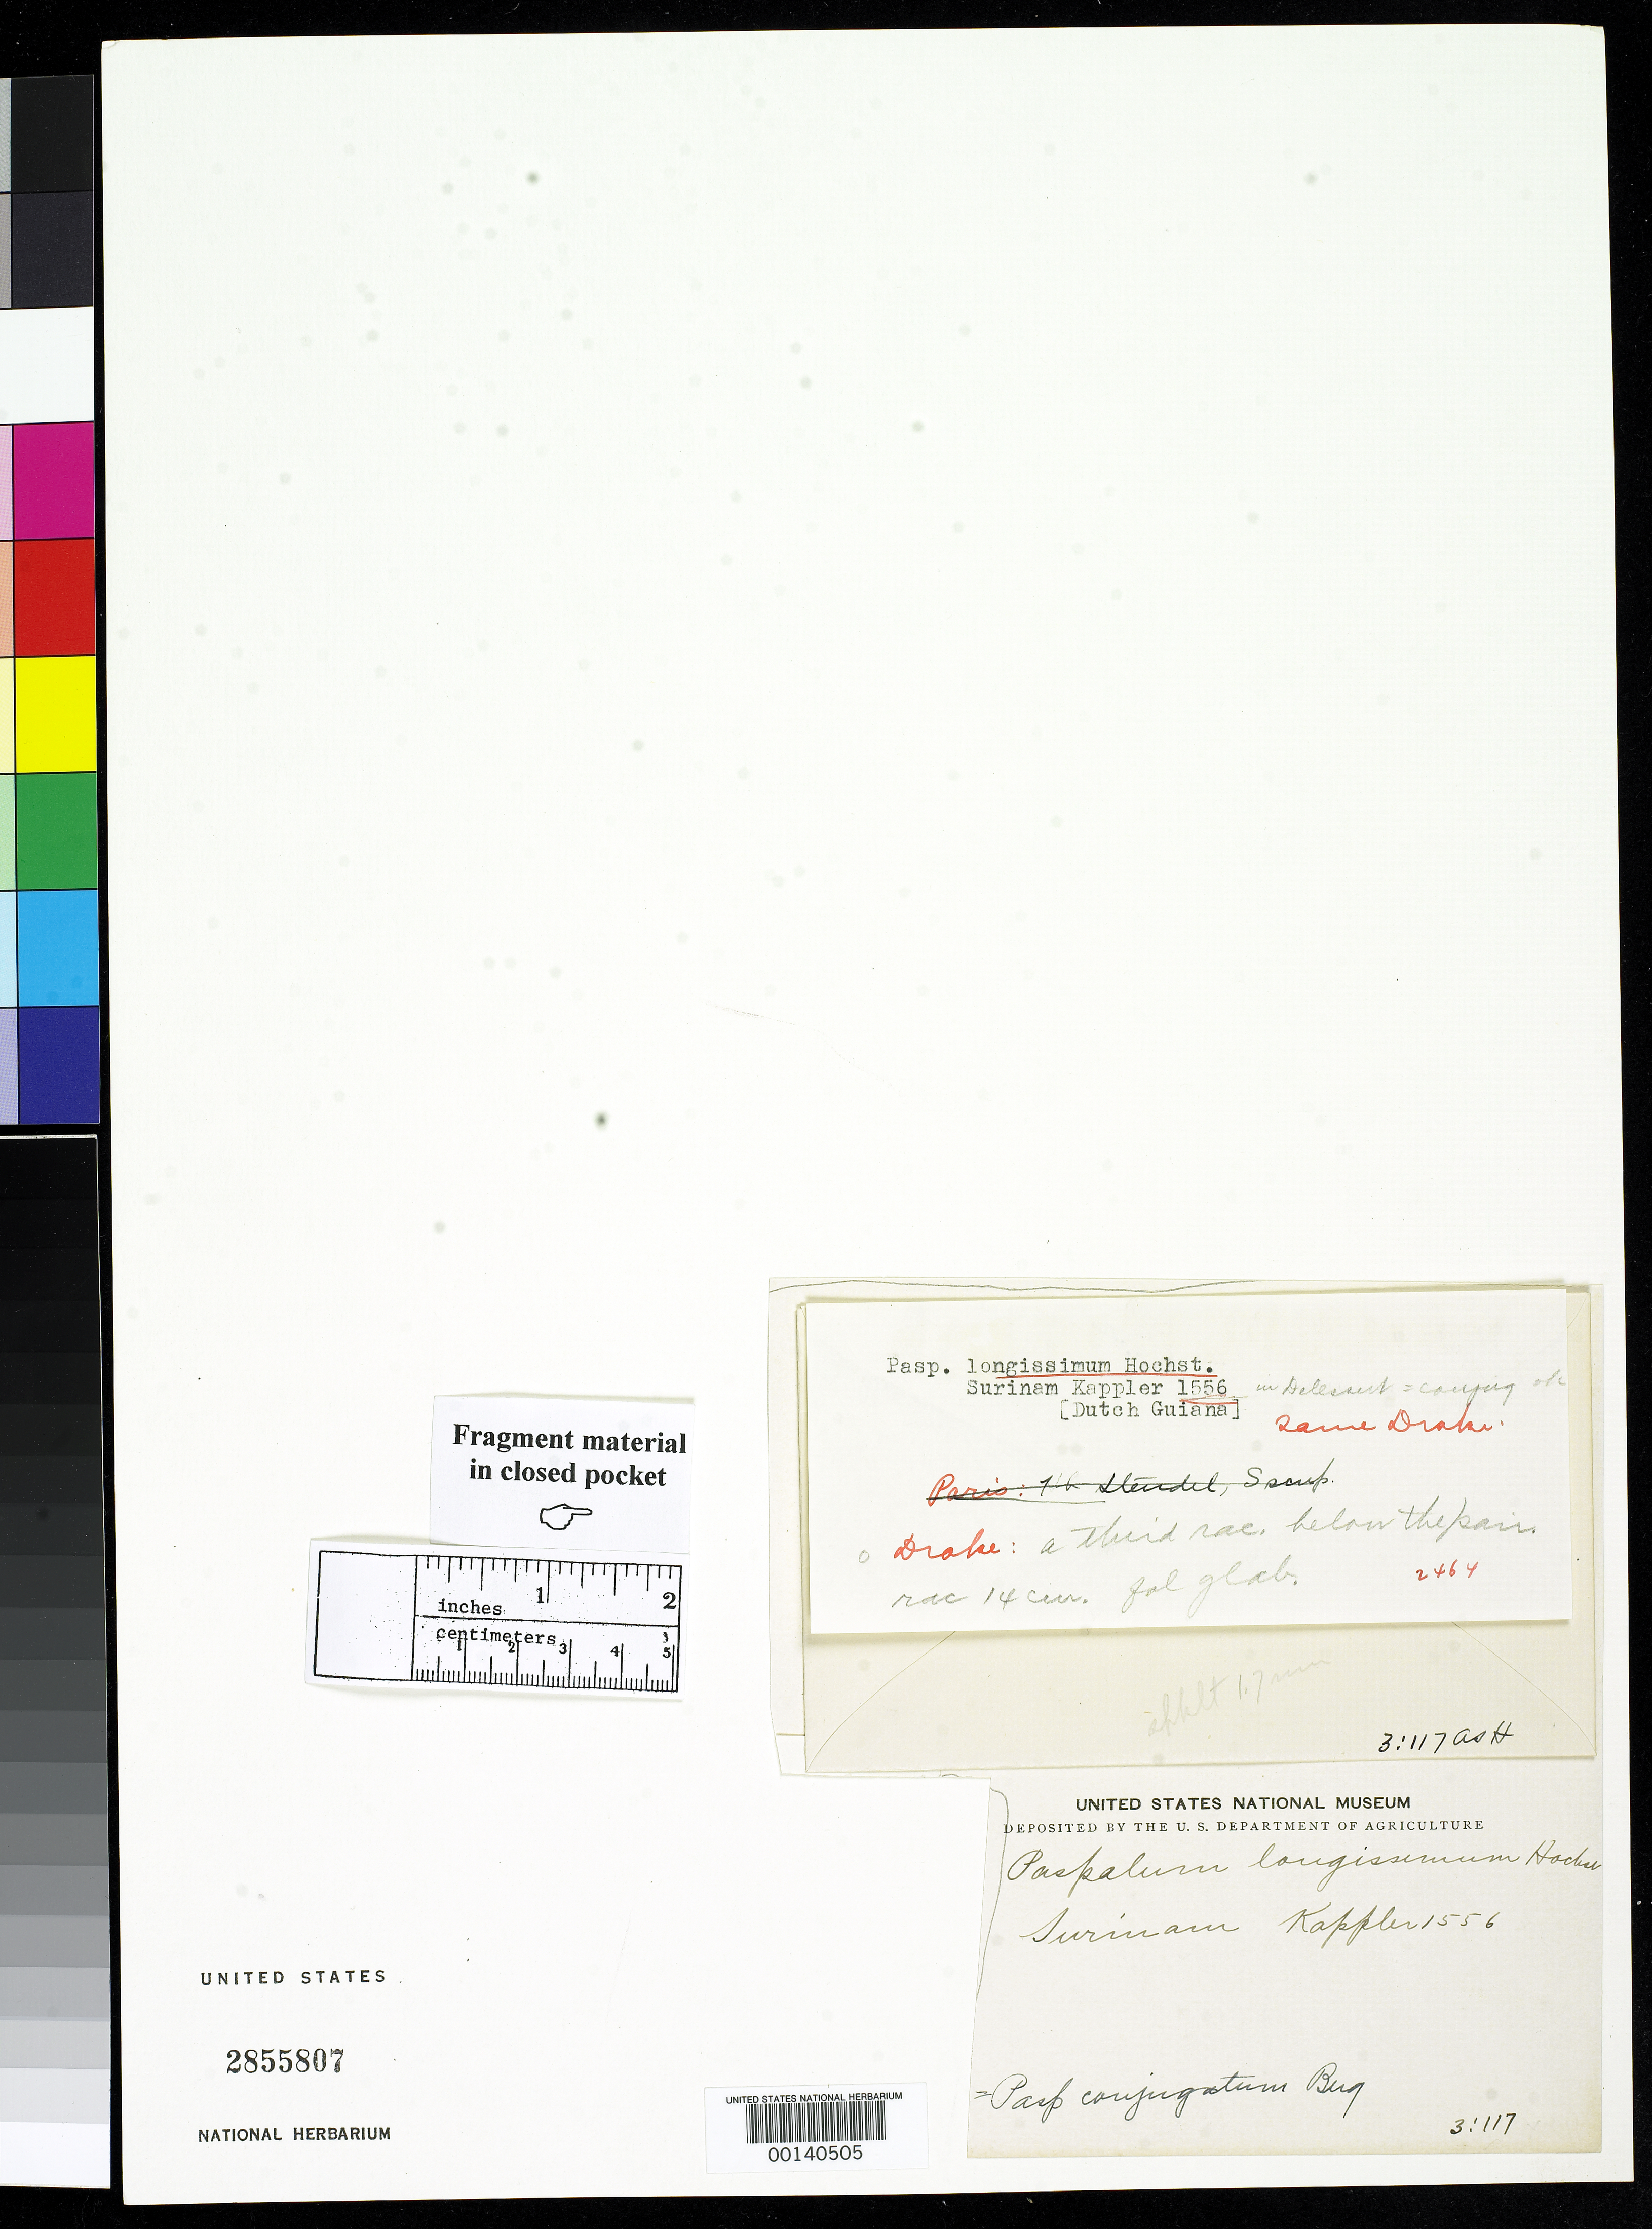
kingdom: Plantae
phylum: Tracheophyta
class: Liliopsida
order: Poales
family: Poaceae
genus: Paspalum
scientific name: Paspalum longissimum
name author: Hochst. ex Steud.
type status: Type Fragment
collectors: A. Kappler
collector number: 1556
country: Suriname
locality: Guadaloupe.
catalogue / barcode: US 2855807